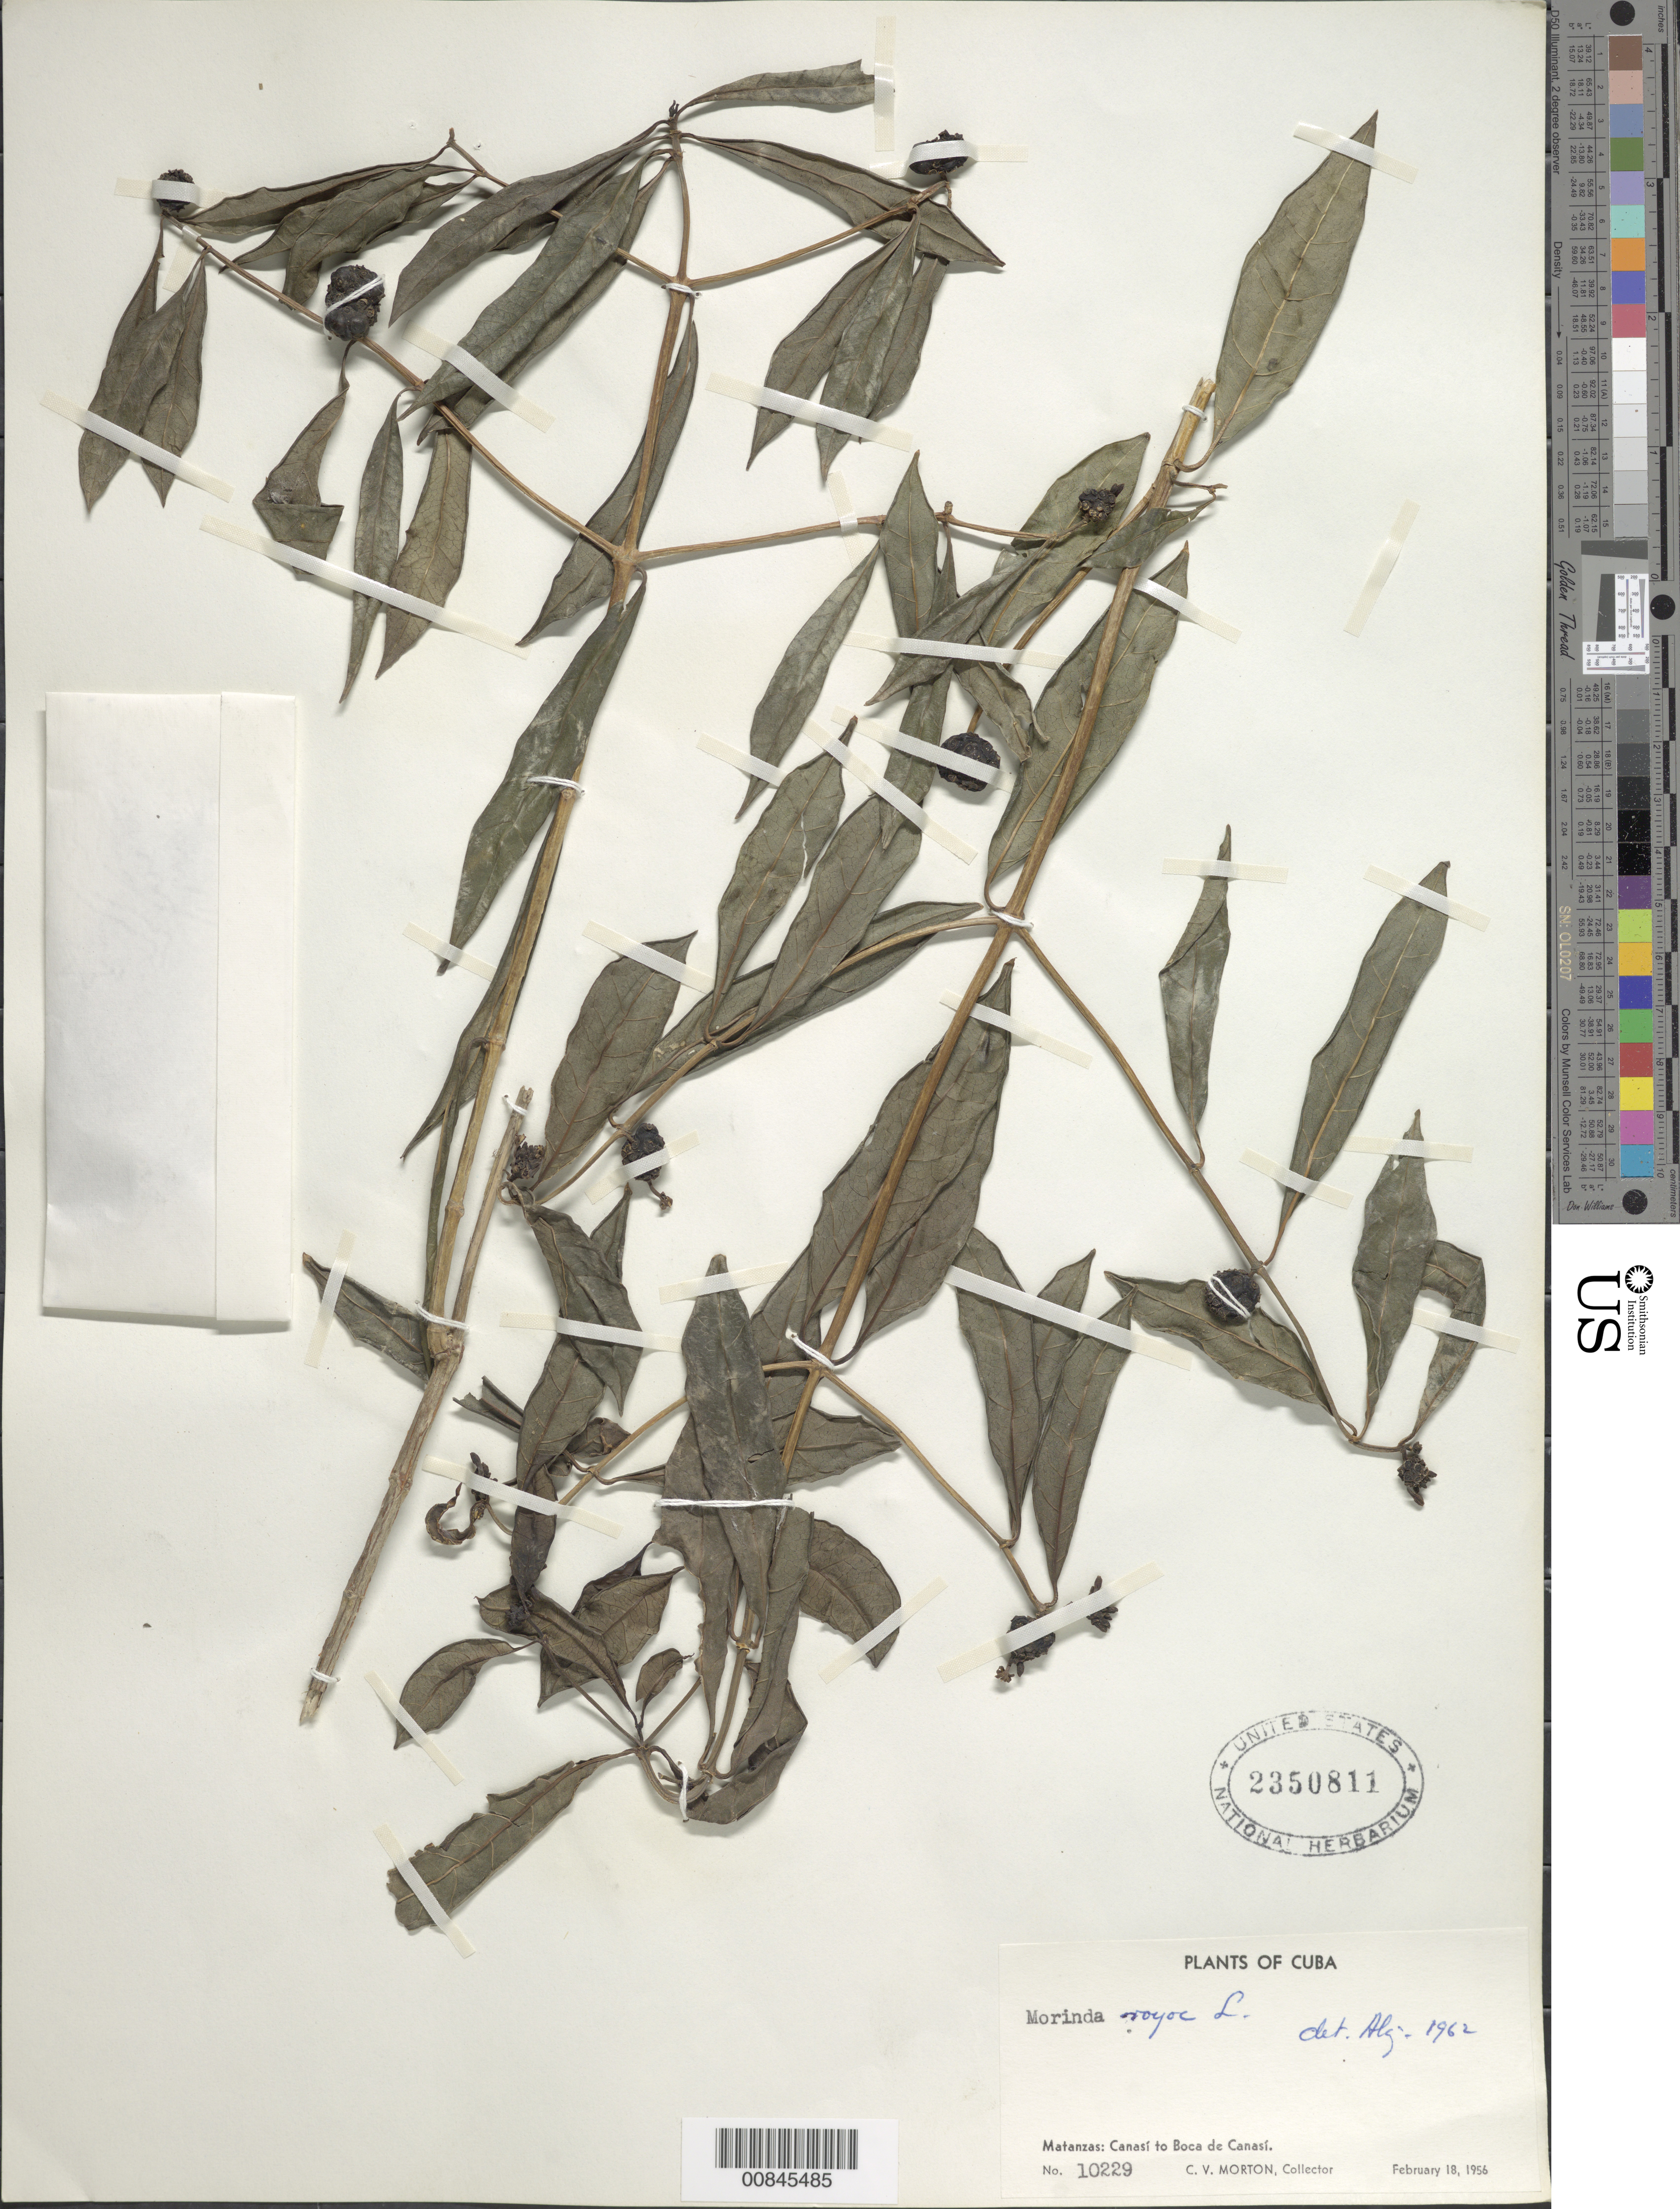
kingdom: Plantae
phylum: Tracheophyta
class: Magnoliopsida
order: Gentianales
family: Rubiaceae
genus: Morinda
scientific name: Morinda royoc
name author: L.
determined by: Liogier, Alain H.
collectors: C. V. Morton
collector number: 10229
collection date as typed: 18 Feb 1956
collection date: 1956-02-18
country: Cuba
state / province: Matanzas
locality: Canasí to Boca de Canasí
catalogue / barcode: US 2350811